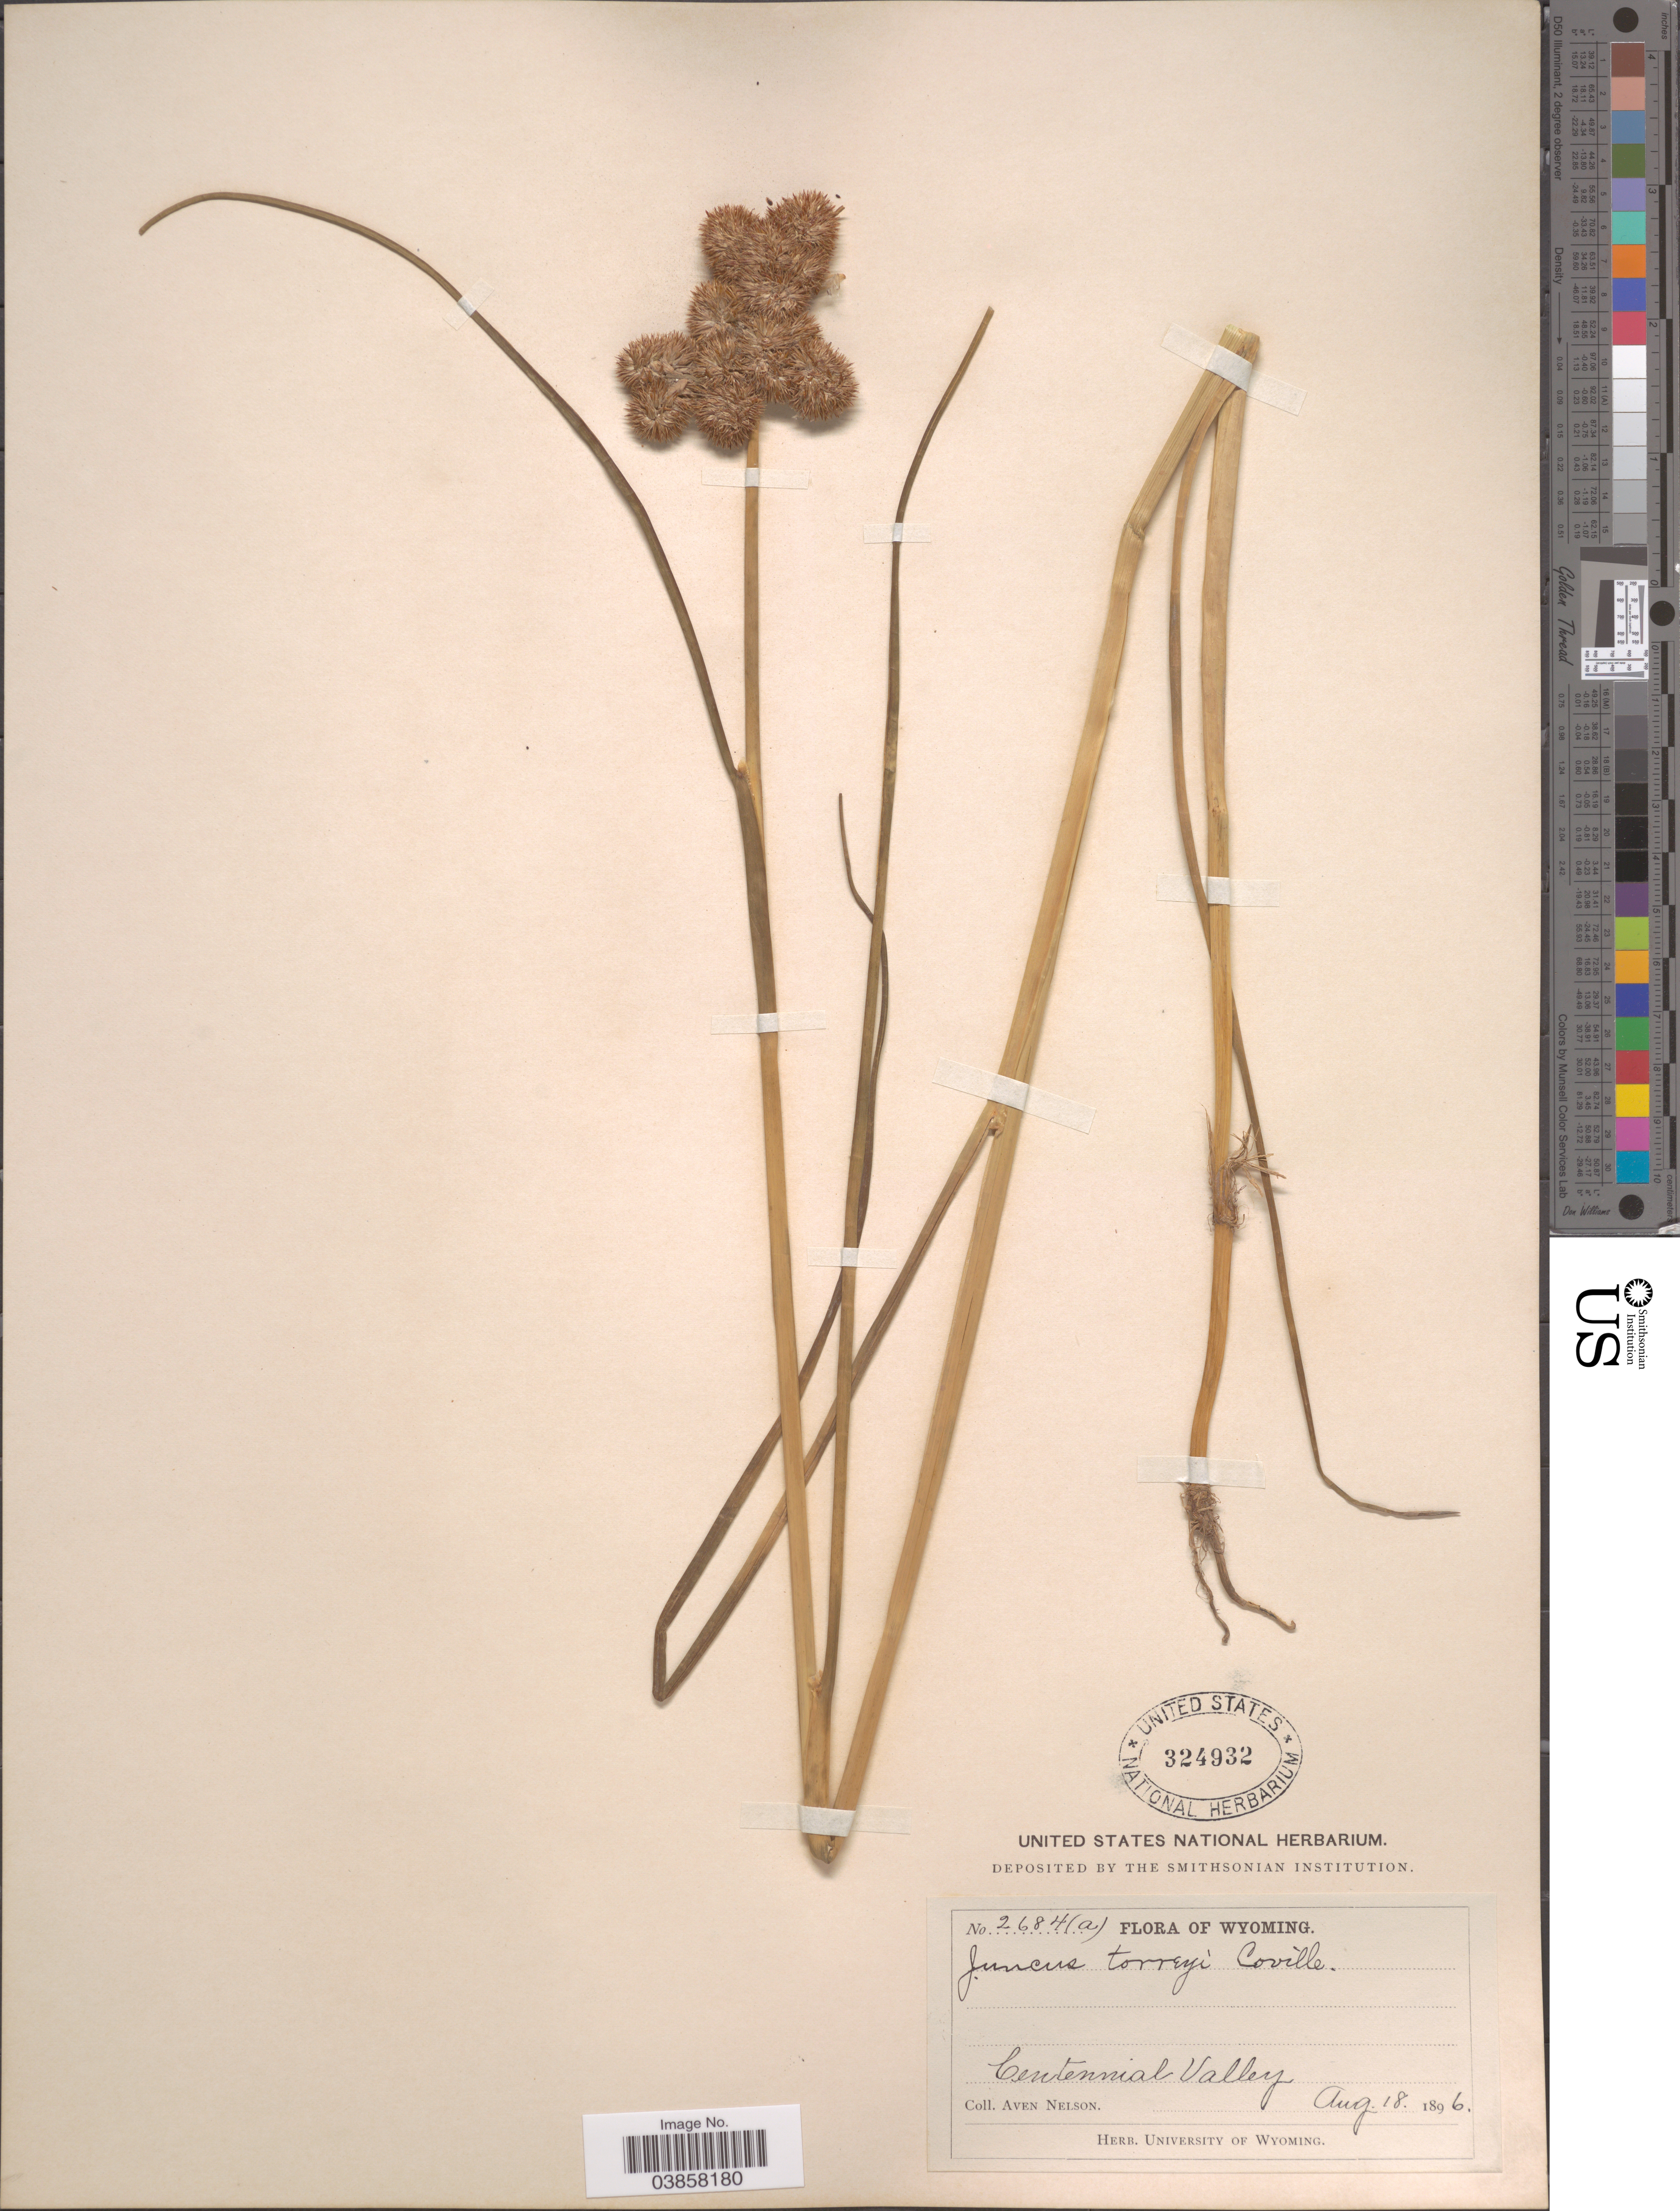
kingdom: Plantae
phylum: Tracheophyta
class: Liliopsida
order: Poales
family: Juncaceae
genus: Juncus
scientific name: Juncus torreyi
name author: Coville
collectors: A. Nelson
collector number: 2684a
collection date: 1896-08-18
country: United States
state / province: Wyoming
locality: Centennial Valley.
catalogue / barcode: US 324932